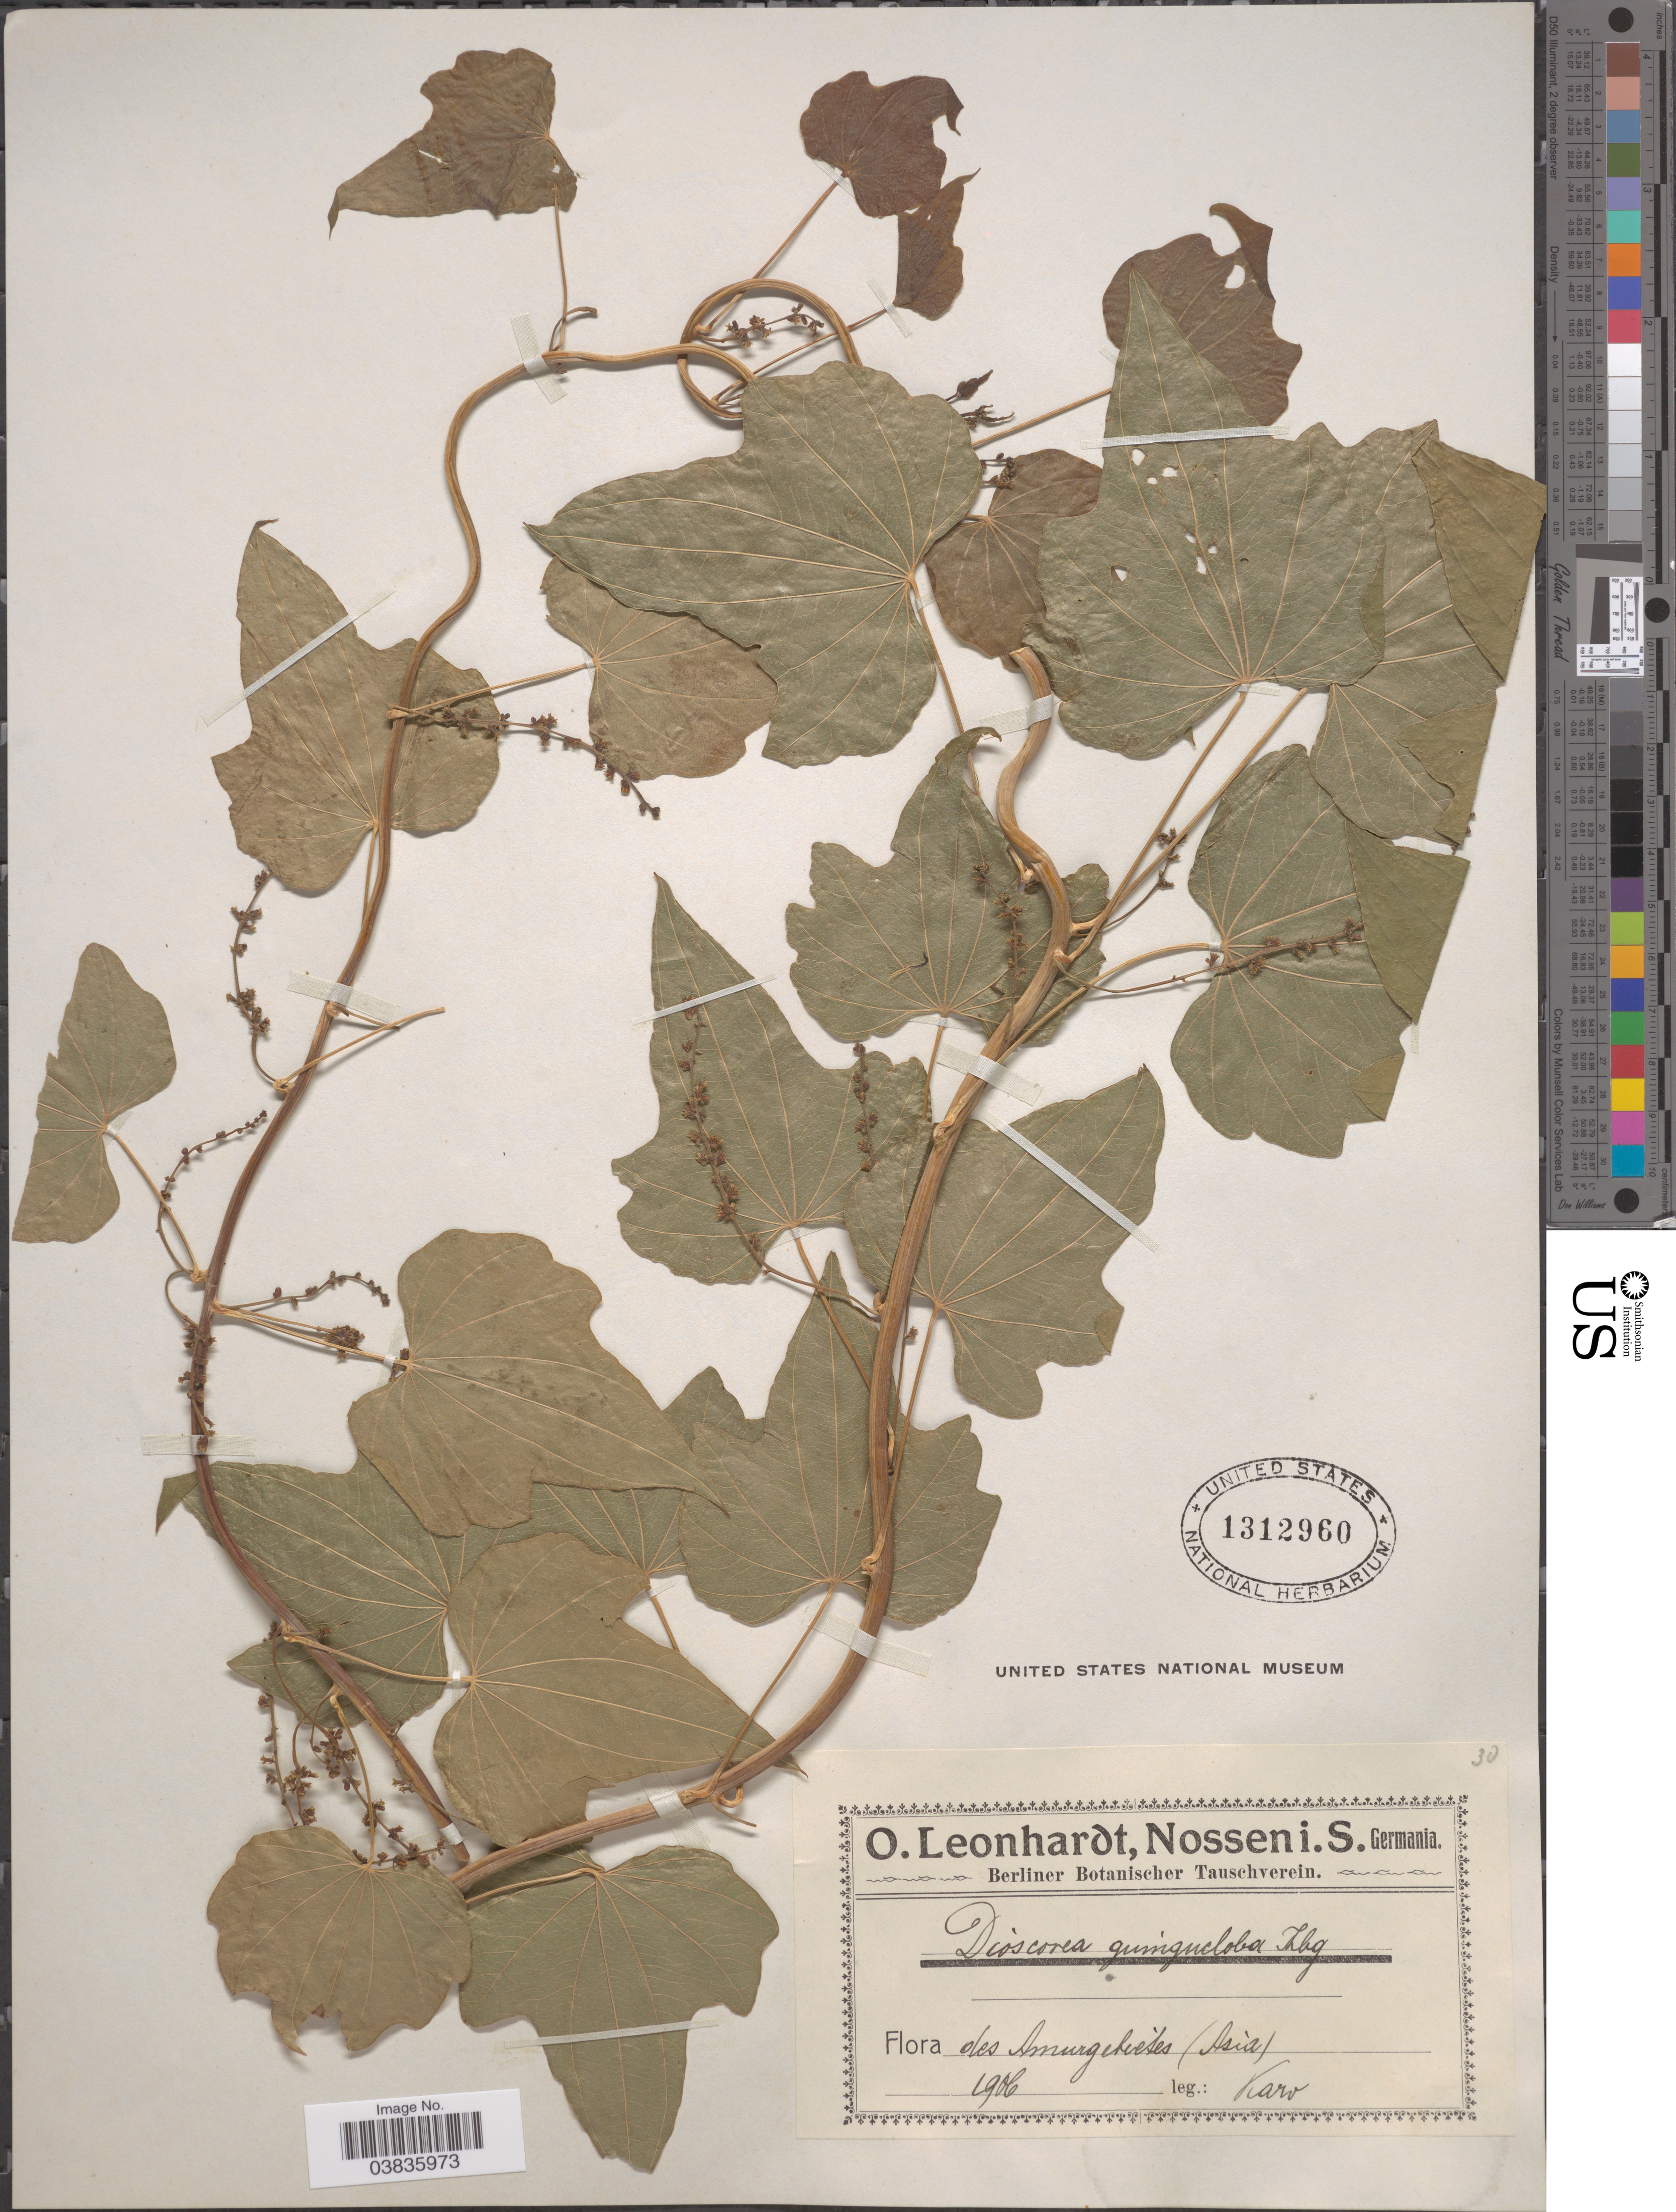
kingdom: Plantae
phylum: Tracheophyta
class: Liliopsida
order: Dioscoreales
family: Dioscoreaceae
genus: Dioscorea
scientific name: Dioscorea quinqueloba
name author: Thunb.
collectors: Karo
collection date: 1906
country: Russian Federation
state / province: Amur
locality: Des Amurgebietes (Asia).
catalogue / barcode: US 1312960